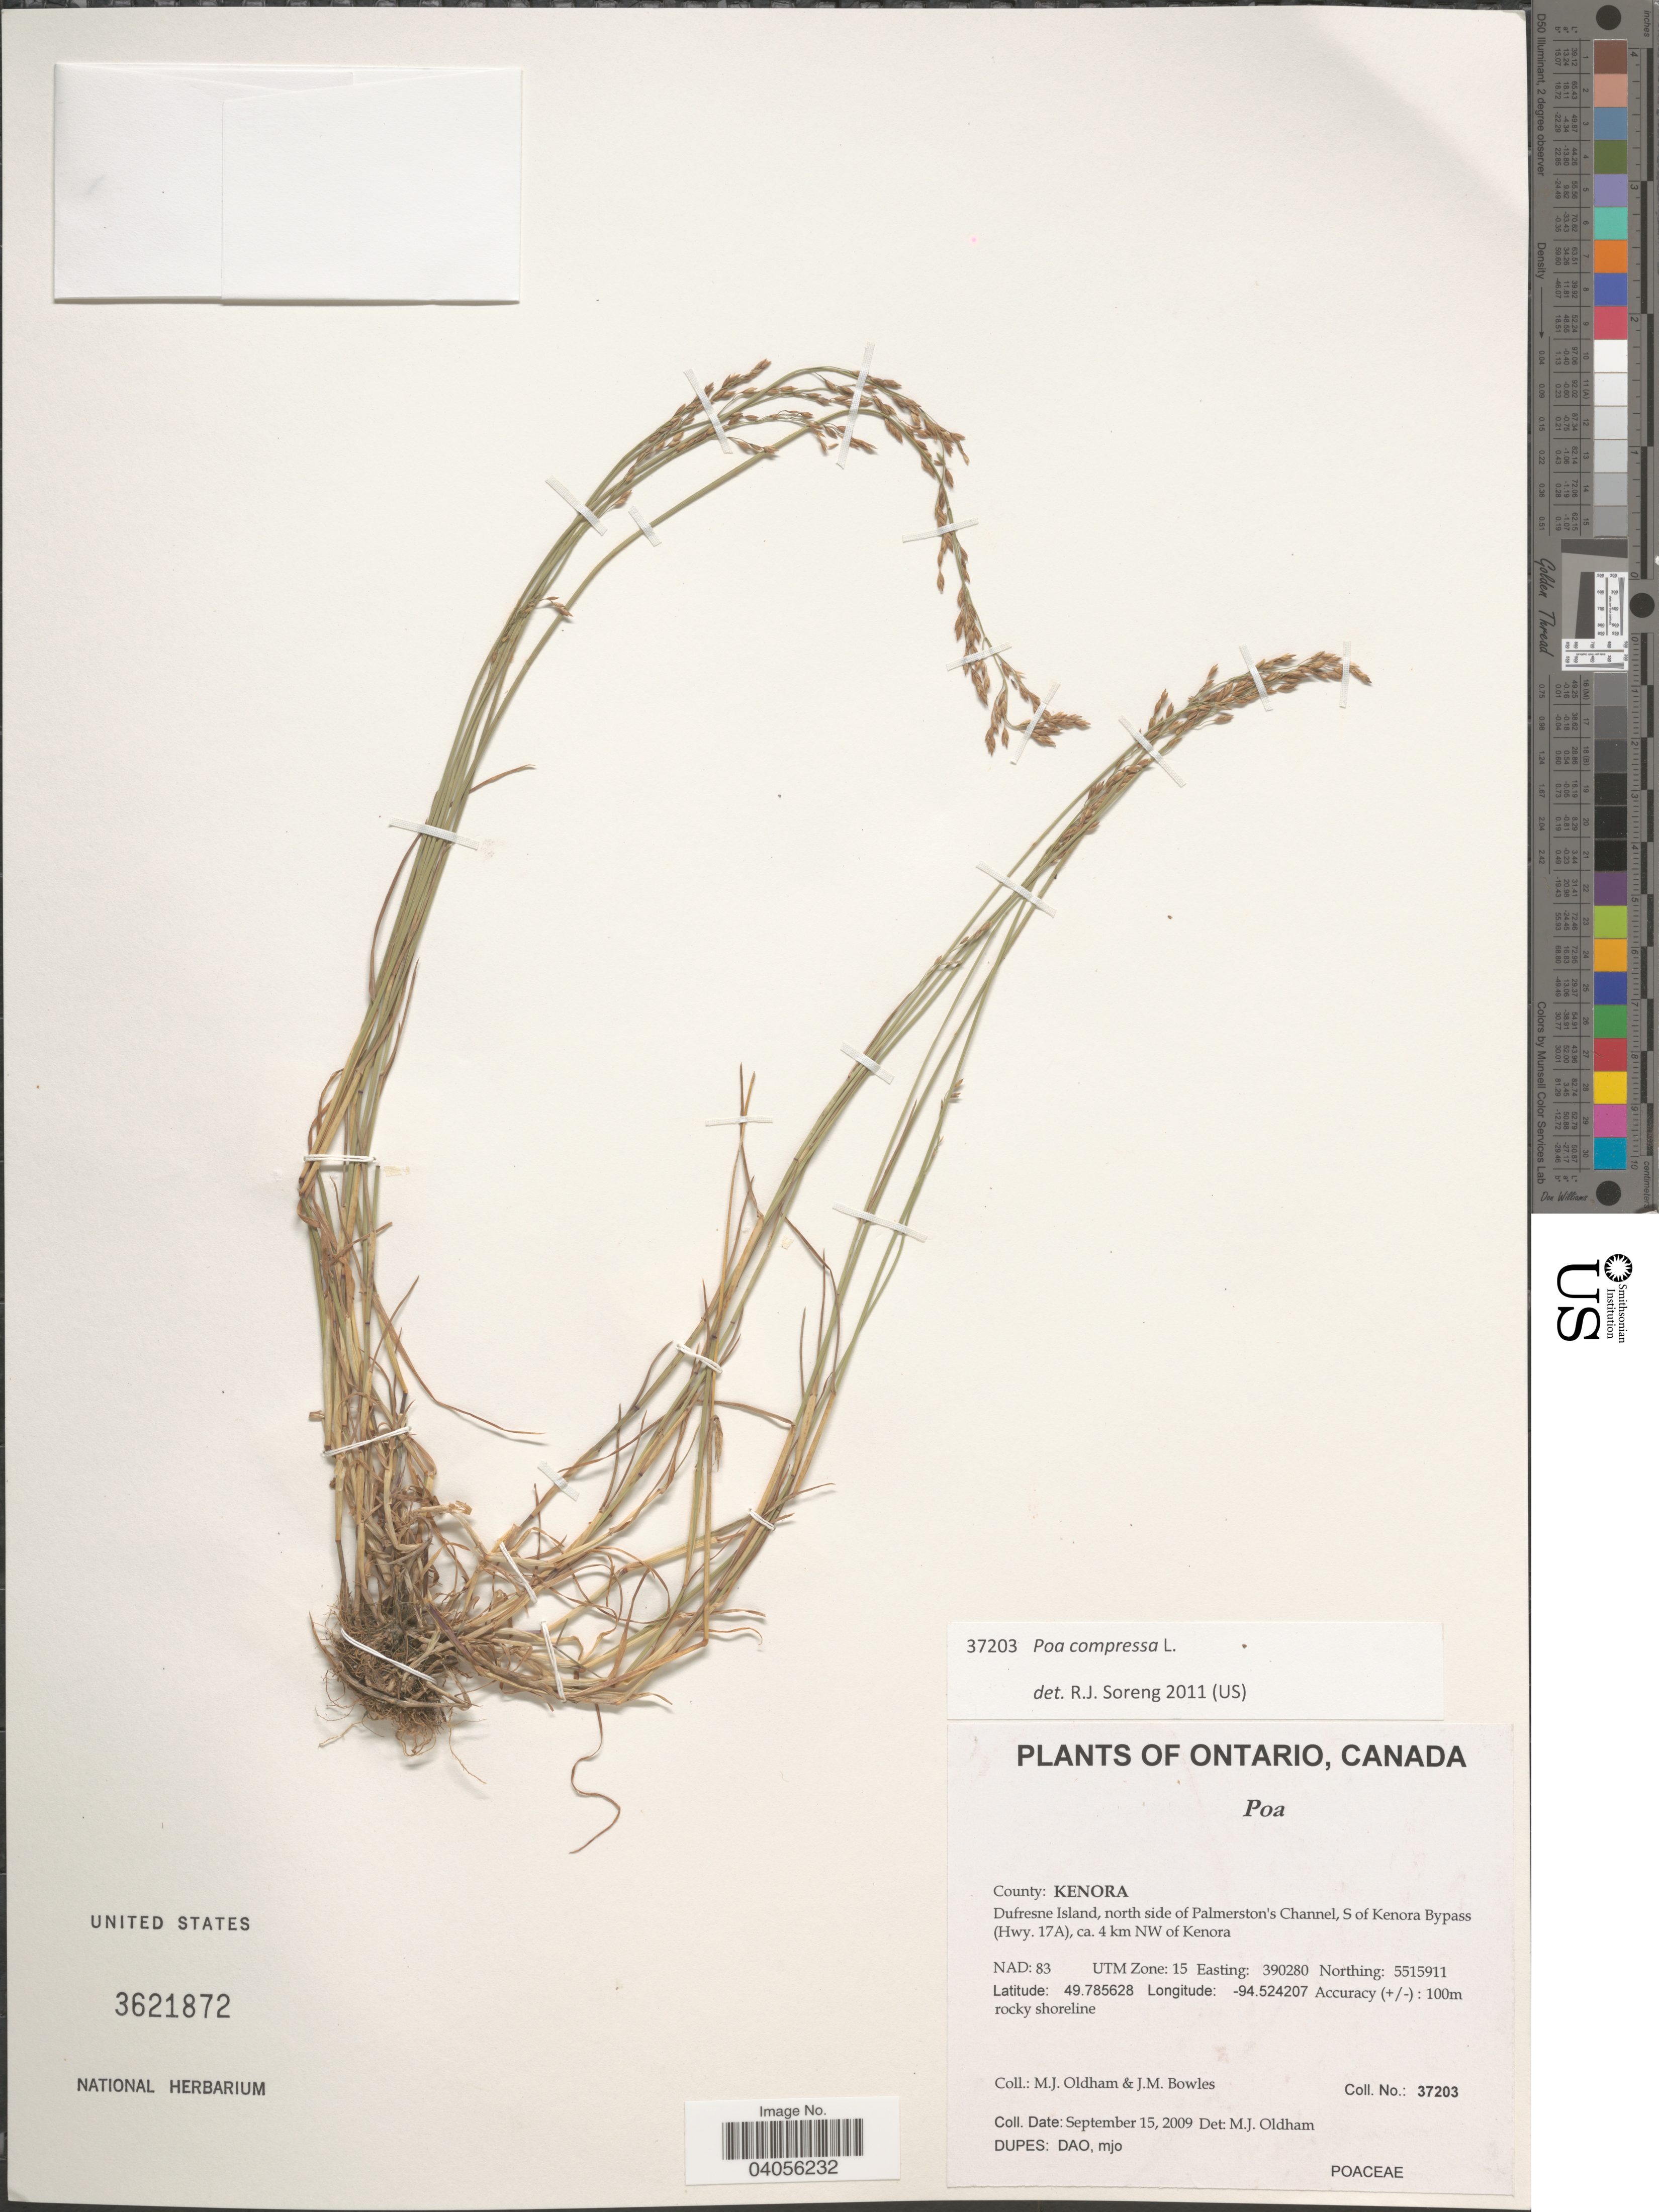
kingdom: Plantae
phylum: Tracheophyta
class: Liliopsida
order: Poales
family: Poaceae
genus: Poa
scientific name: Poa compressa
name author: L.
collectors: M. Oldham & J. Bowles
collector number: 37203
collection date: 2009-09-15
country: Canada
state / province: Ontario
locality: County: Kenora. Dufresne Island, north side of Palmerston's Channel, S of Kenora Bypass (Hwy. 17A), ca, 4 km NW of Kenora. NAD: 83 UTM Zone: 15 Easting: 390280 Northing: 5515911.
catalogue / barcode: US 3621872